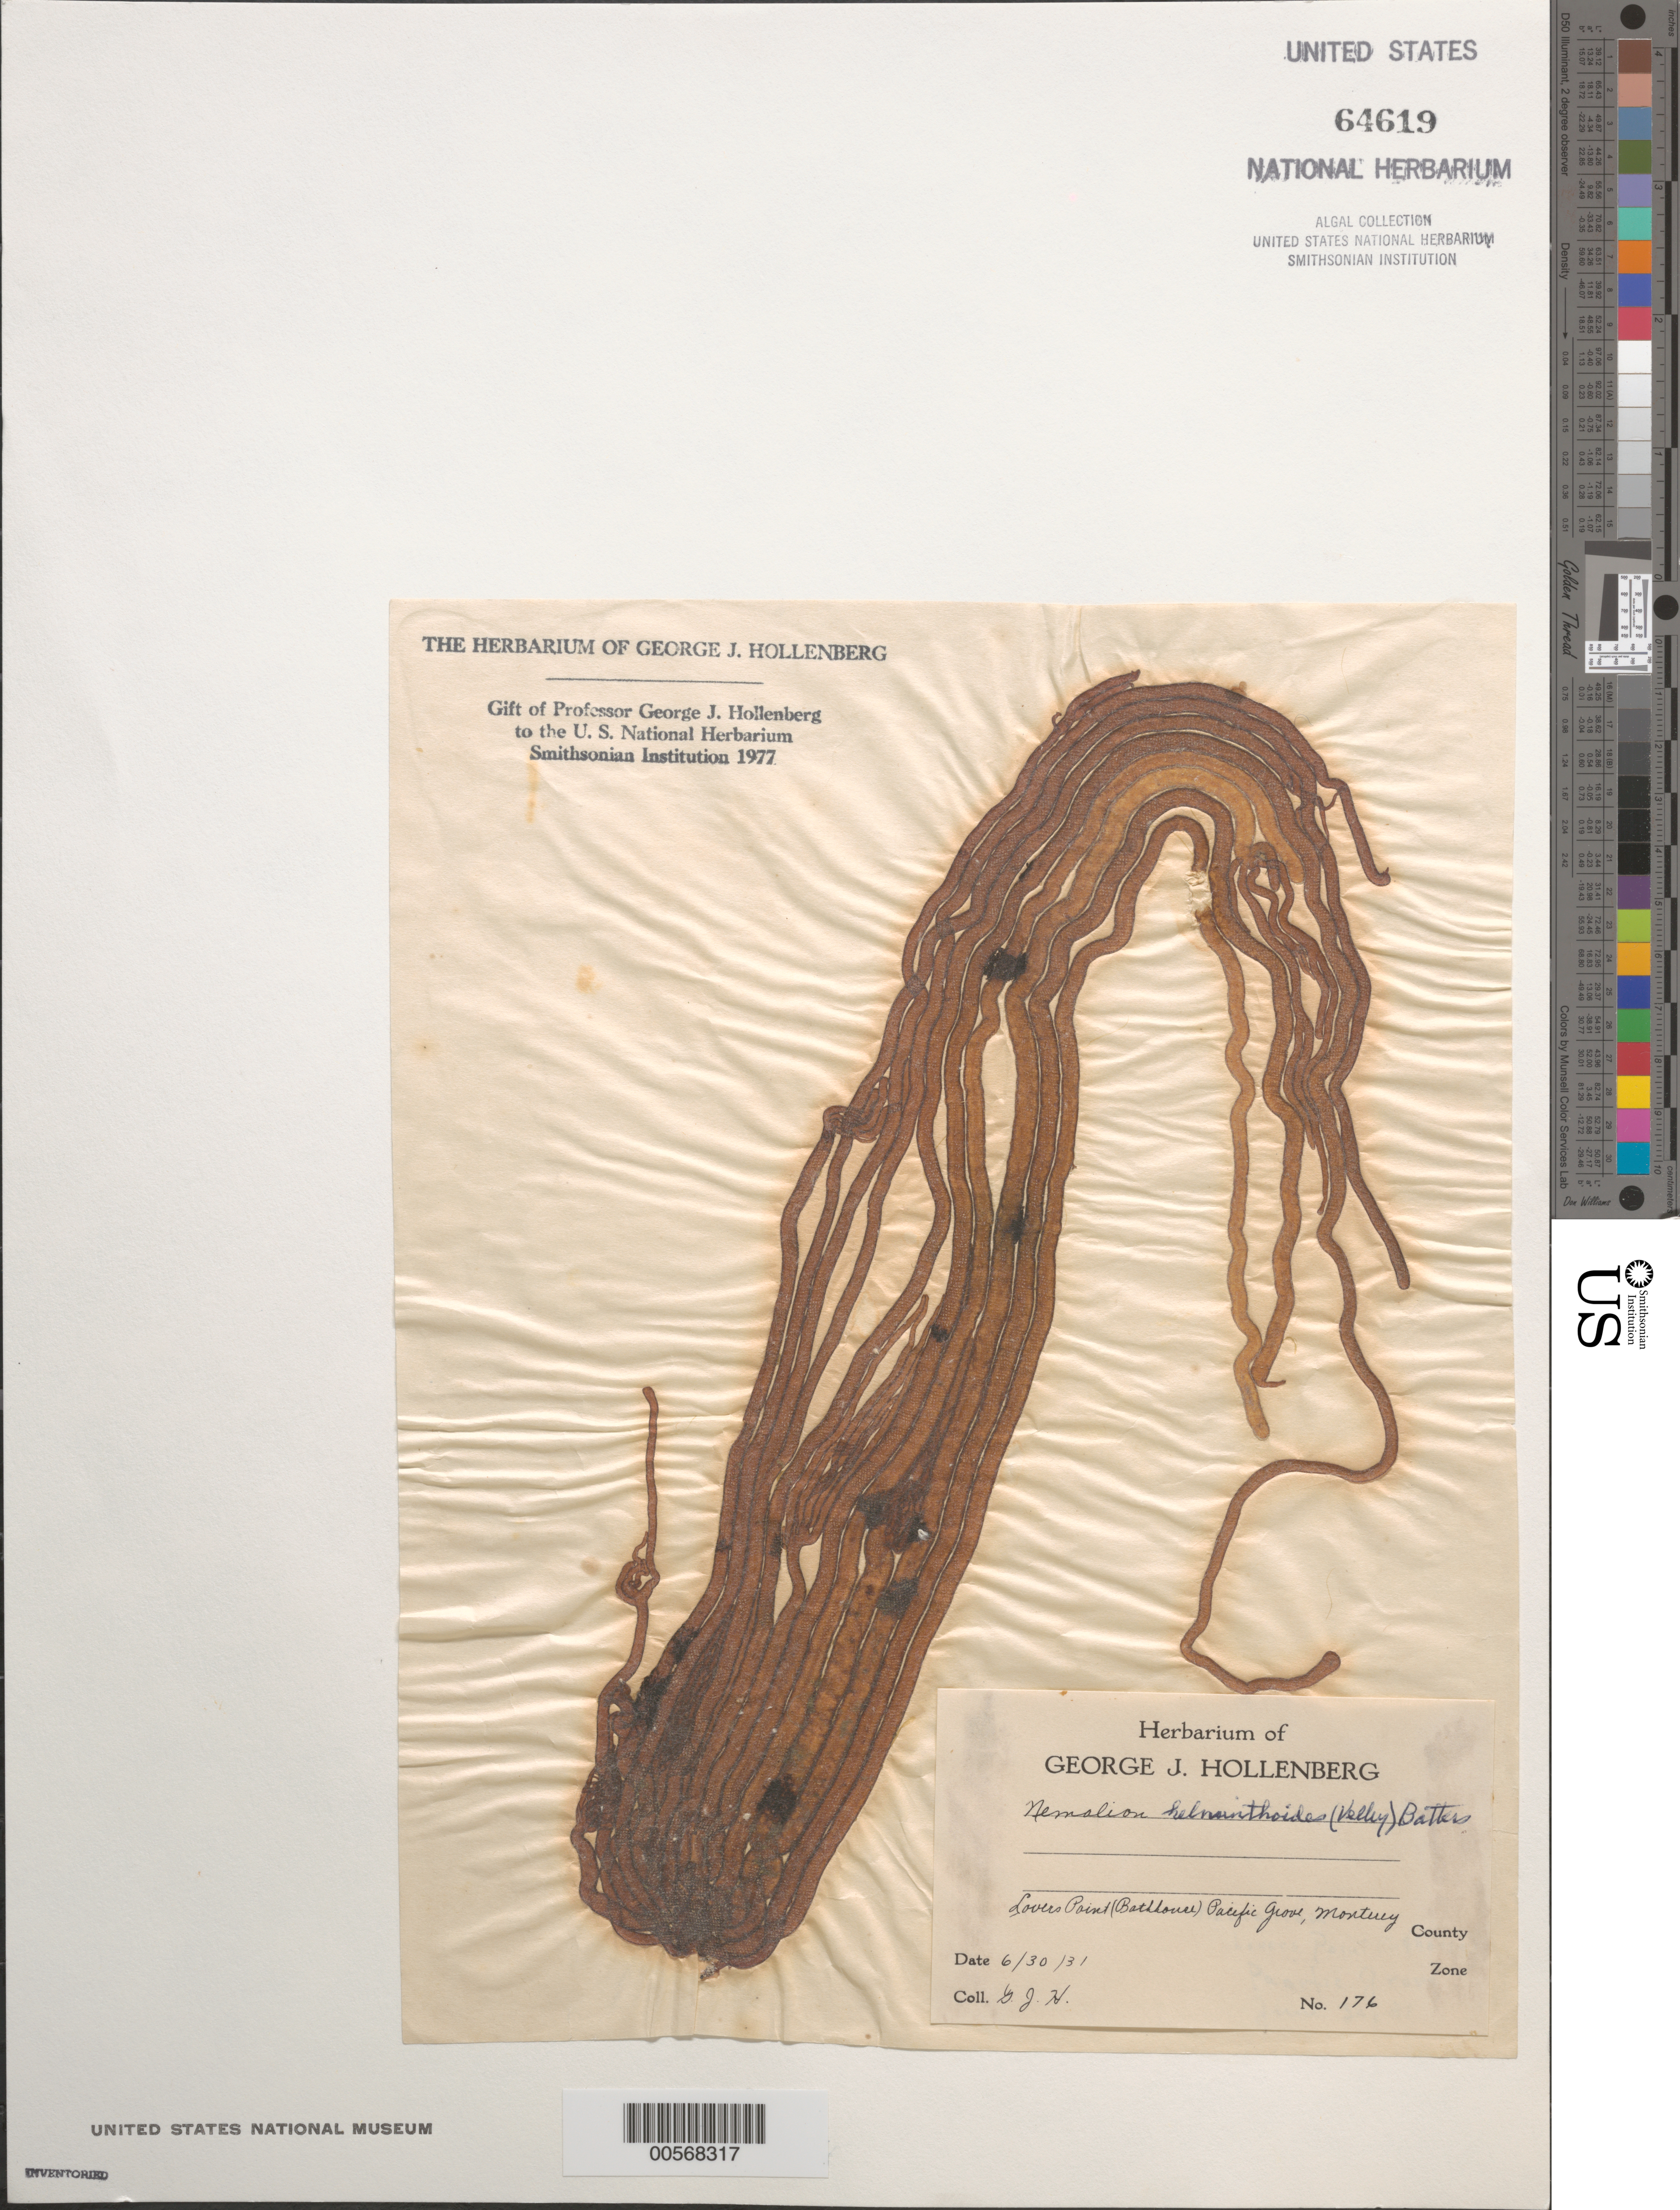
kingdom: Plantae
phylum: Rhodophyta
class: Florideophyceae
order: Nemaliales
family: Nemaliaceae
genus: Nemalion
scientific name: Nemalion multifidum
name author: (Lyngb.) Chauvin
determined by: Algae name updating Project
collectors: G. Hollenberg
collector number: GJH 176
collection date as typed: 30 Jun 1931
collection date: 1931-06-30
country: United States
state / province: California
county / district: Monterey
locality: Lovers Point (bathhouse), Pacific Grove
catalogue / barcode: US 64619